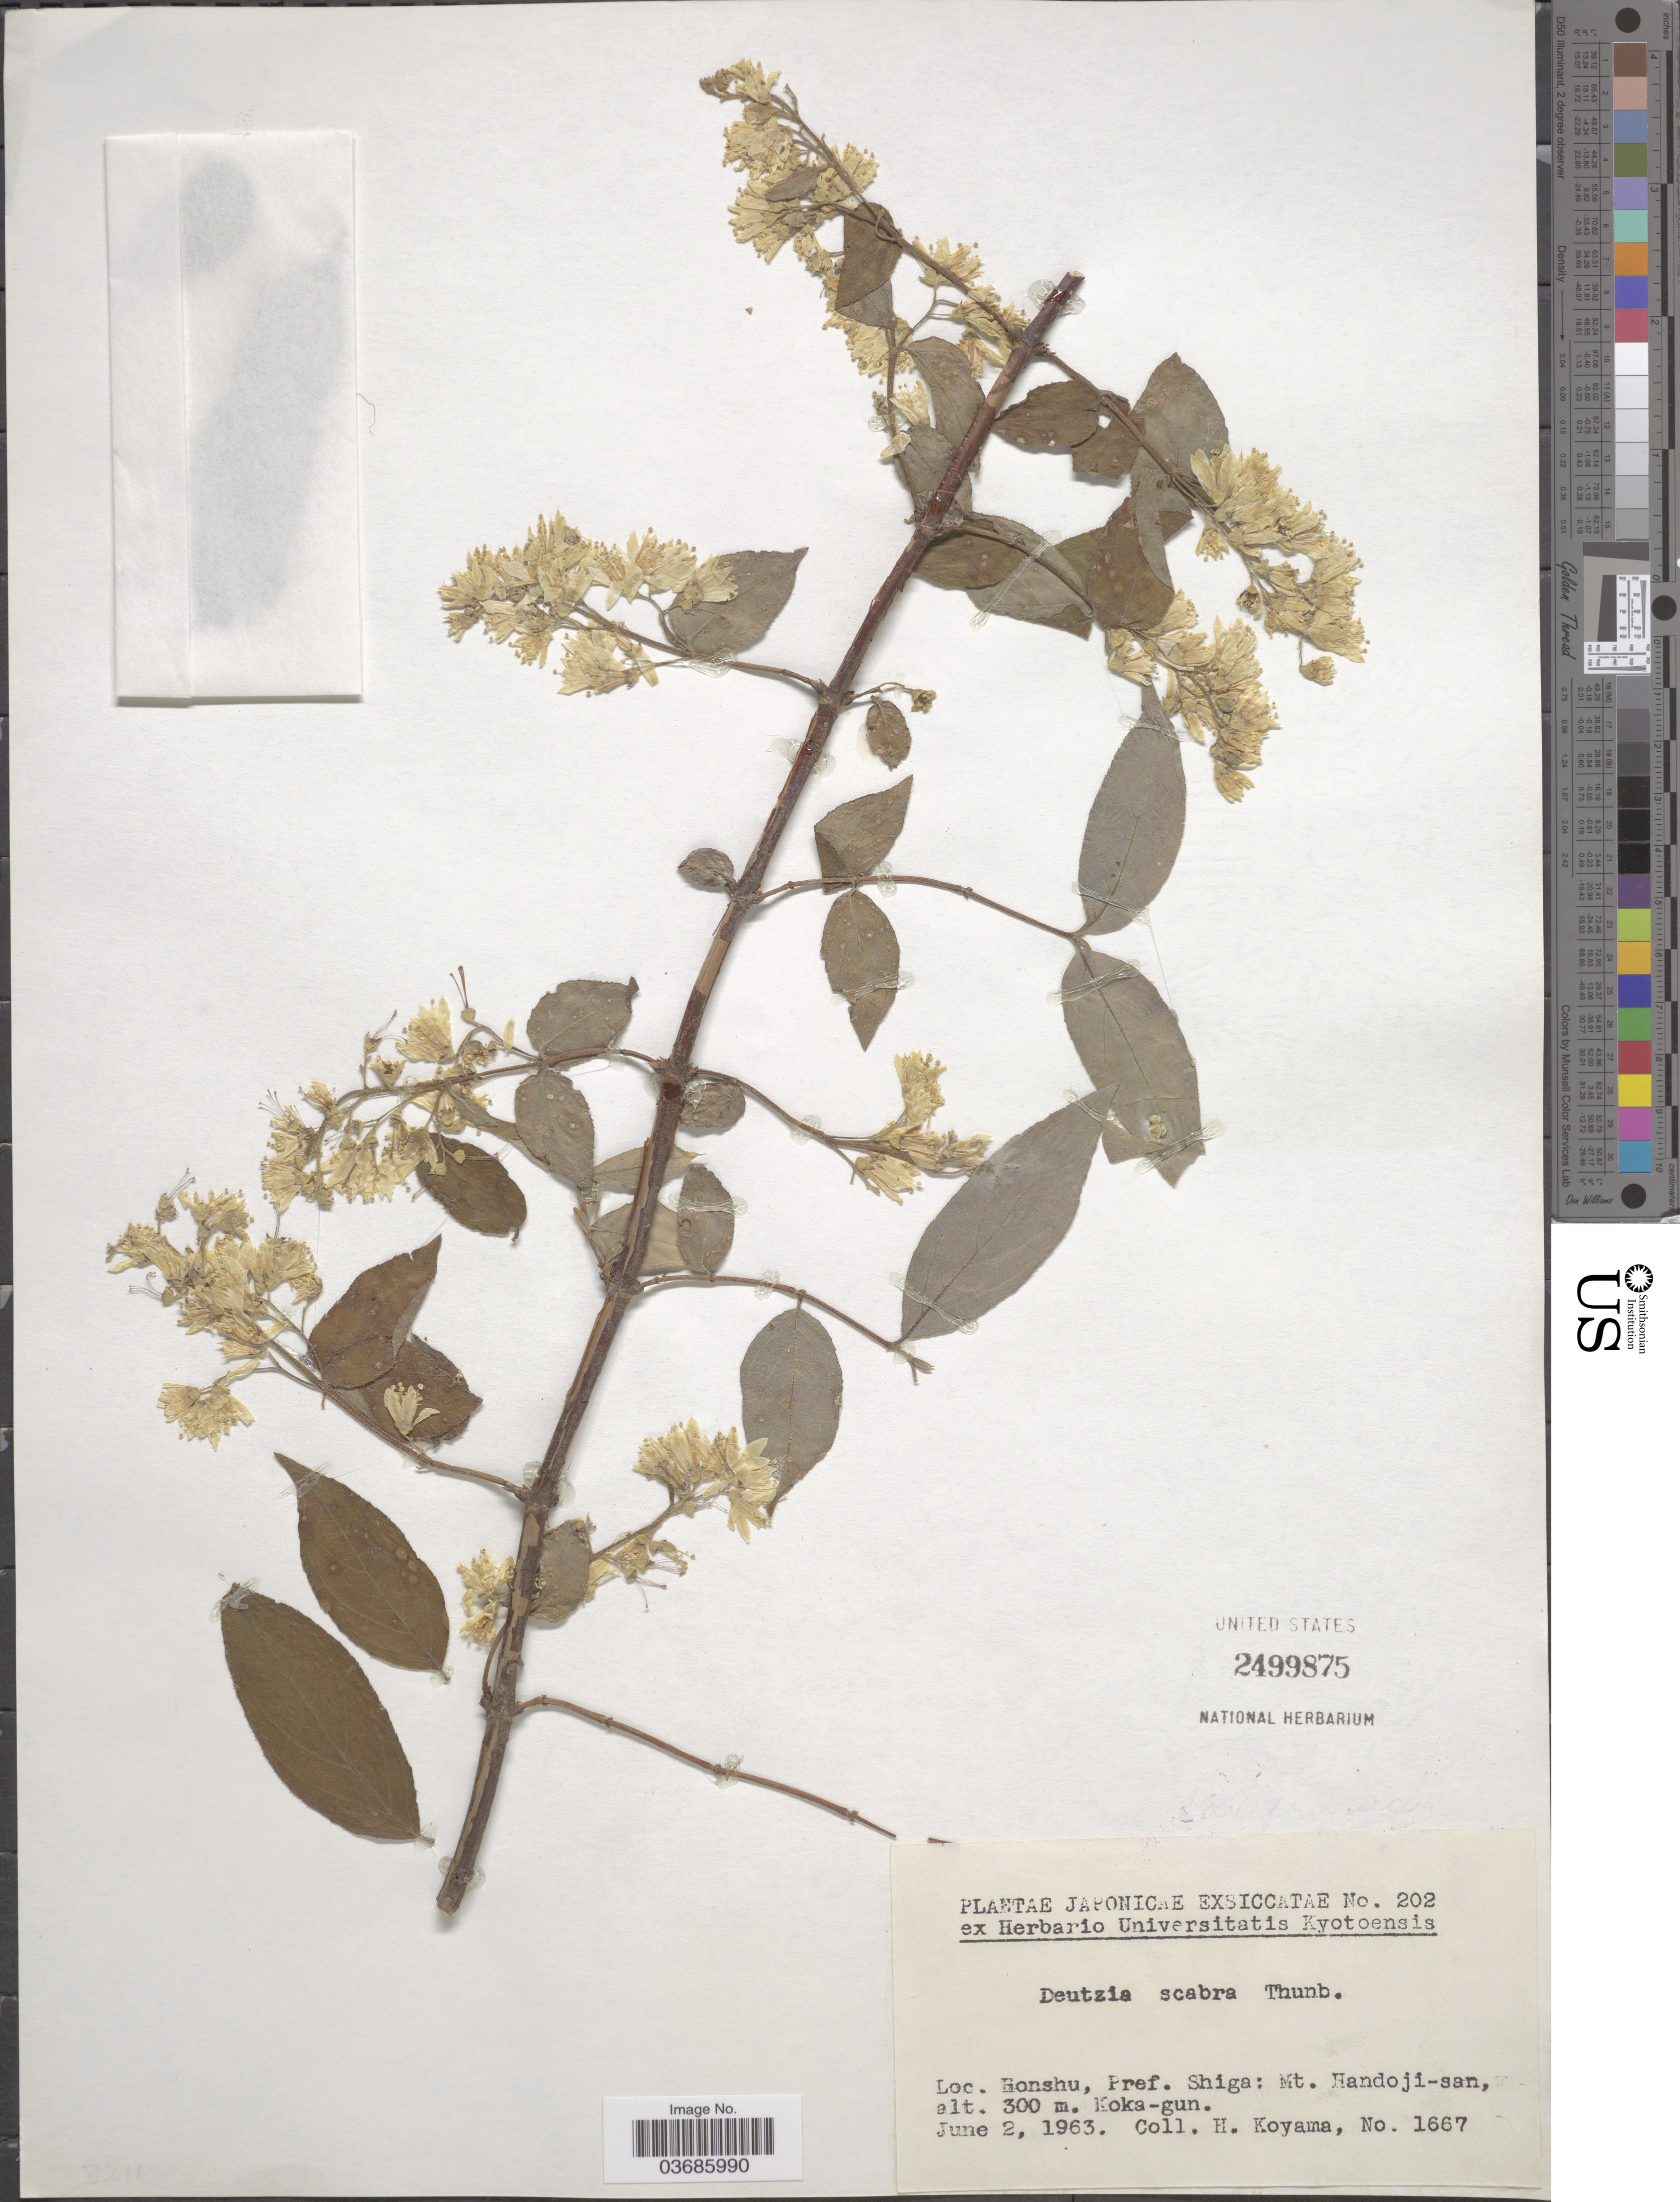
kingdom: Plantae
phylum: Tracheophyta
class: Magnoliopsida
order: Cornales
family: Hydrangeaceae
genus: Deutzia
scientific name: Deutzia scabra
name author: Thunb.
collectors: H. Koyama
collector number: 1667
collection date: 1963-06-02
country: Japan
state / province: Siga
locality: Honshu, Pref. Shiga: Mt. Handoji-san. Koka-gun.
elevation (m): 300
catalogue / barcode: US 2499875